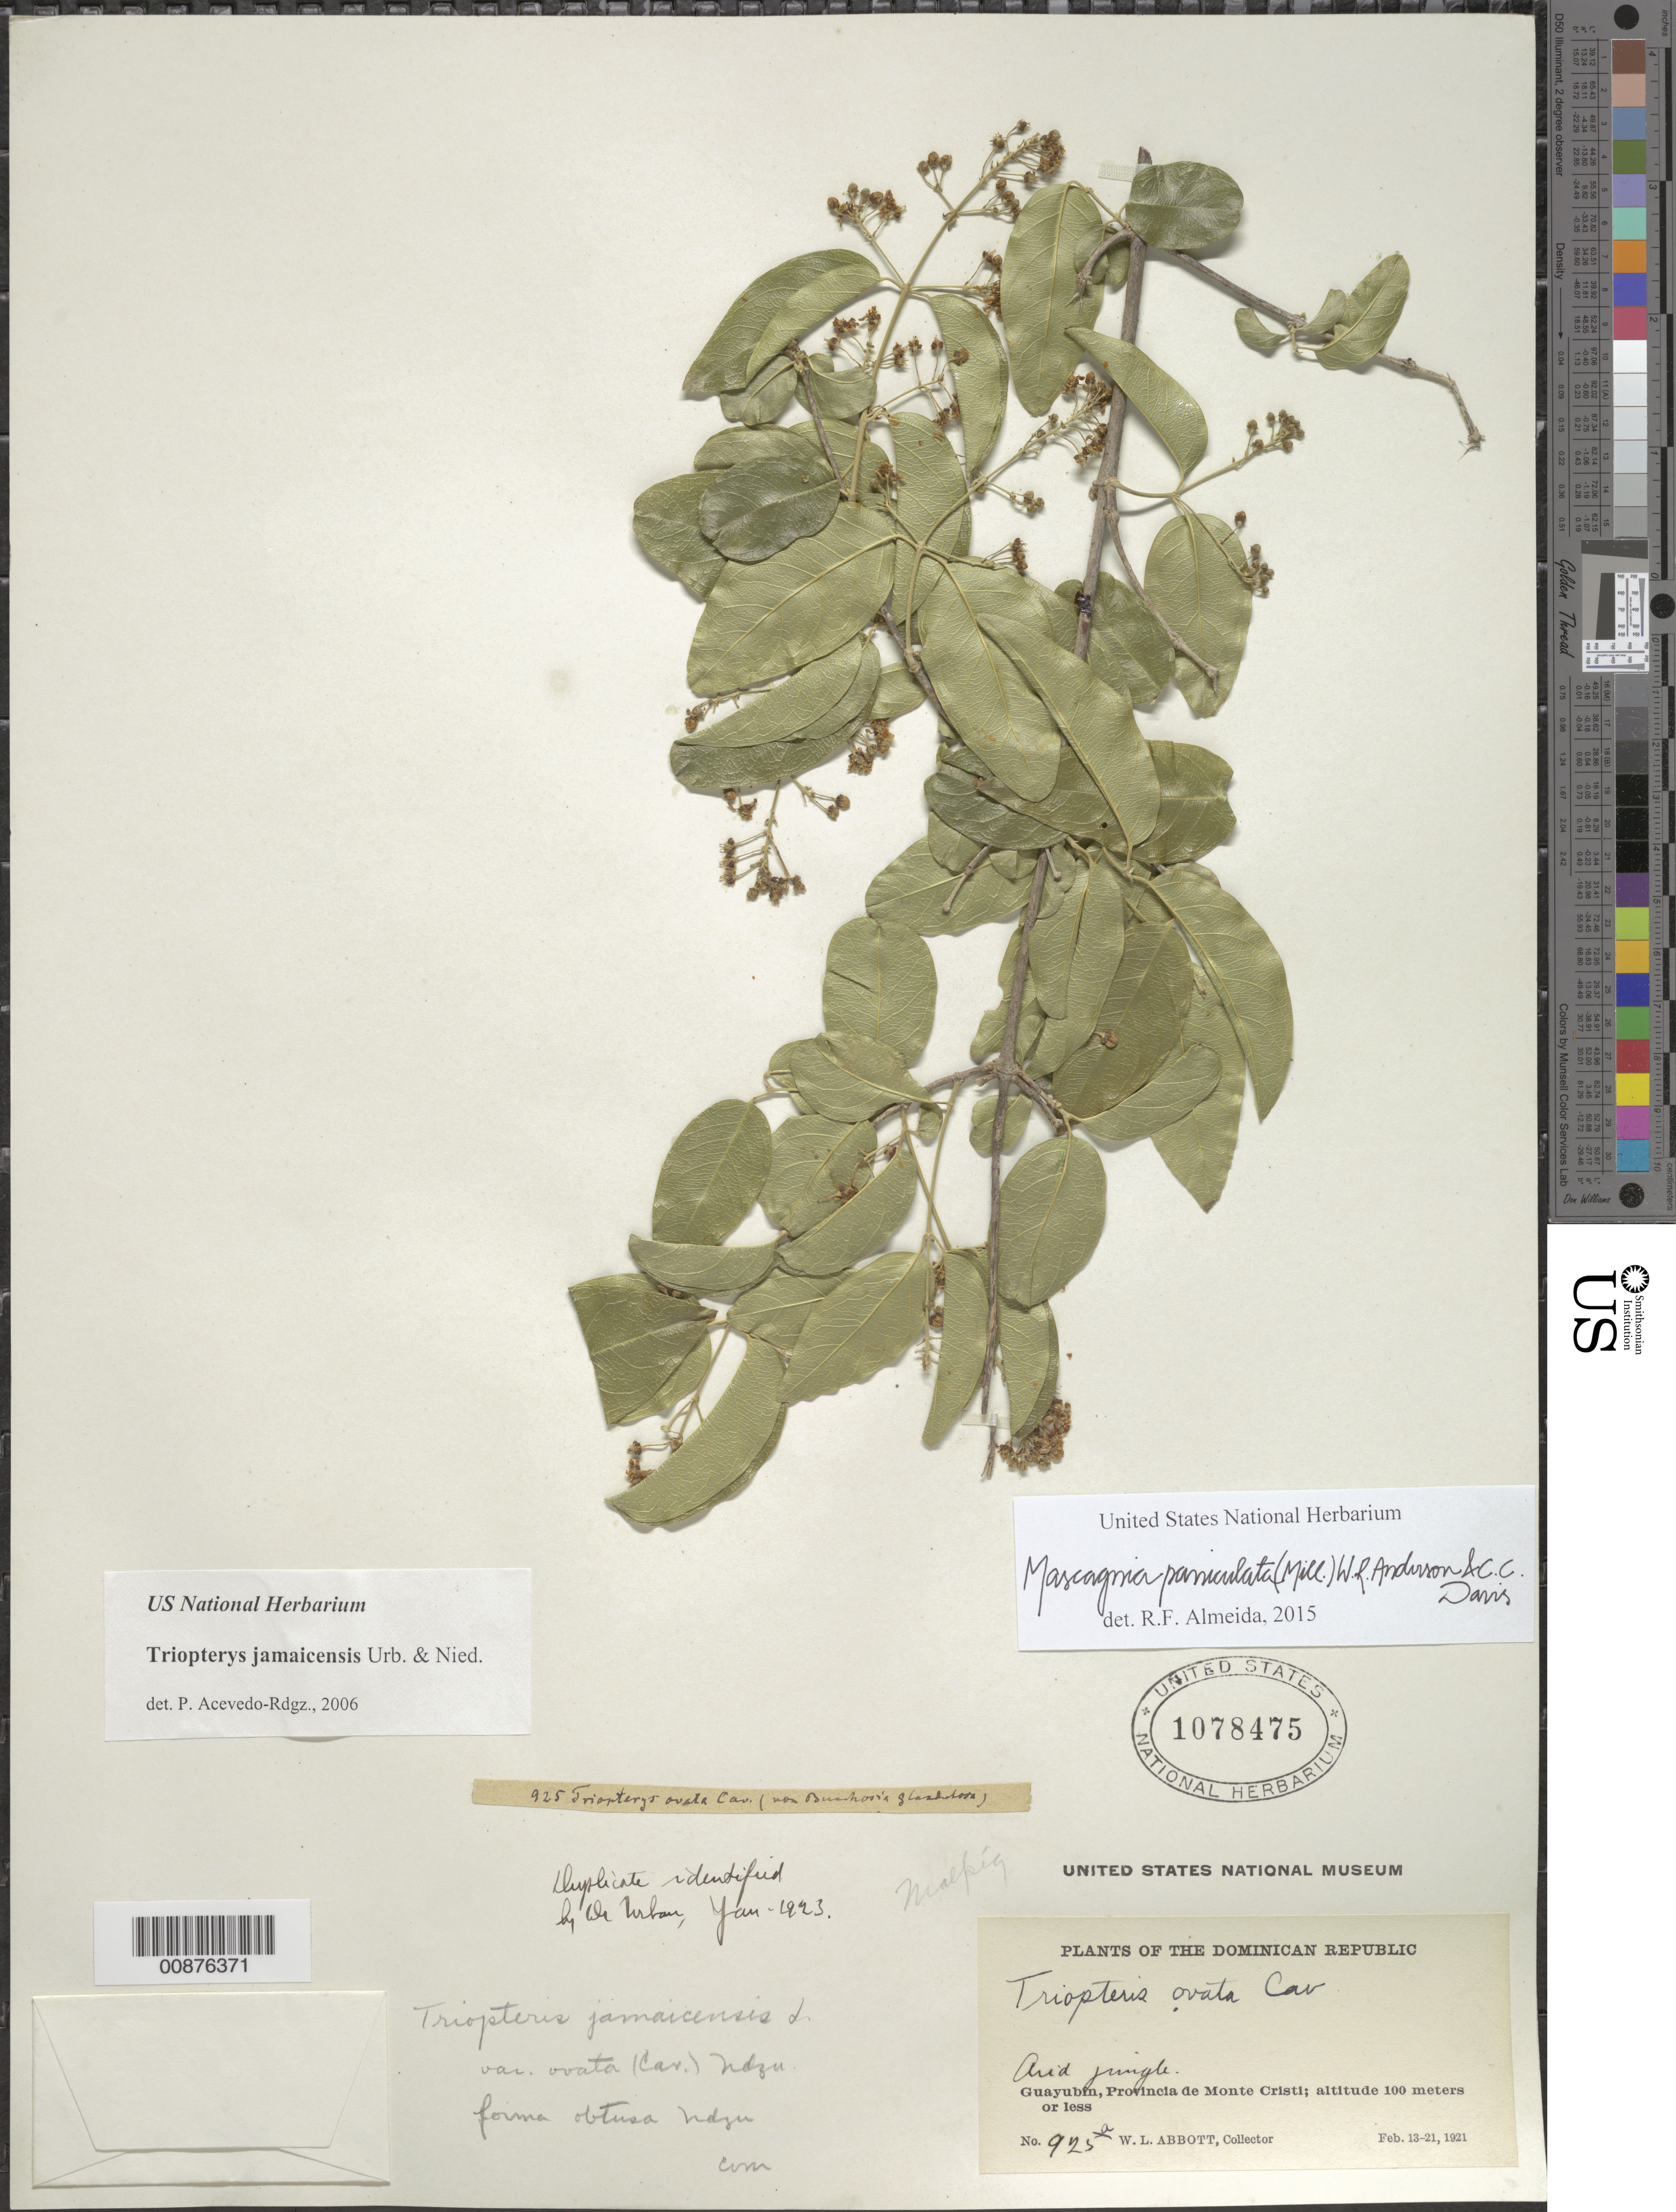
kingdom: Plantae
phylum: Tracheophyta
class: Magnoliopsida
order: Malpighiales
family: Malpighiaceae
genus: Mascagnia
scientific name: Mascagnia paniculata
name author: (Mill.) W.R. Anderson & C. Davis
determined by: De Almeida, R. F., (HUEFS), Universidade Estadual de Feira de Santana (BRAZIL)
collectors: W. L. Abbott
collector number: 925A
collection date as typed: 13 Feb 1921 to 21 Feb 1921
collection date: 1921-02-13/1921-02-21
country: Dominican Republic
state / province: Monte Cristi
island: Hispaniola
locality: Guayubin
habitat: Arid jungle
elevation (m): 100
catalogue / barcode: US 1078475